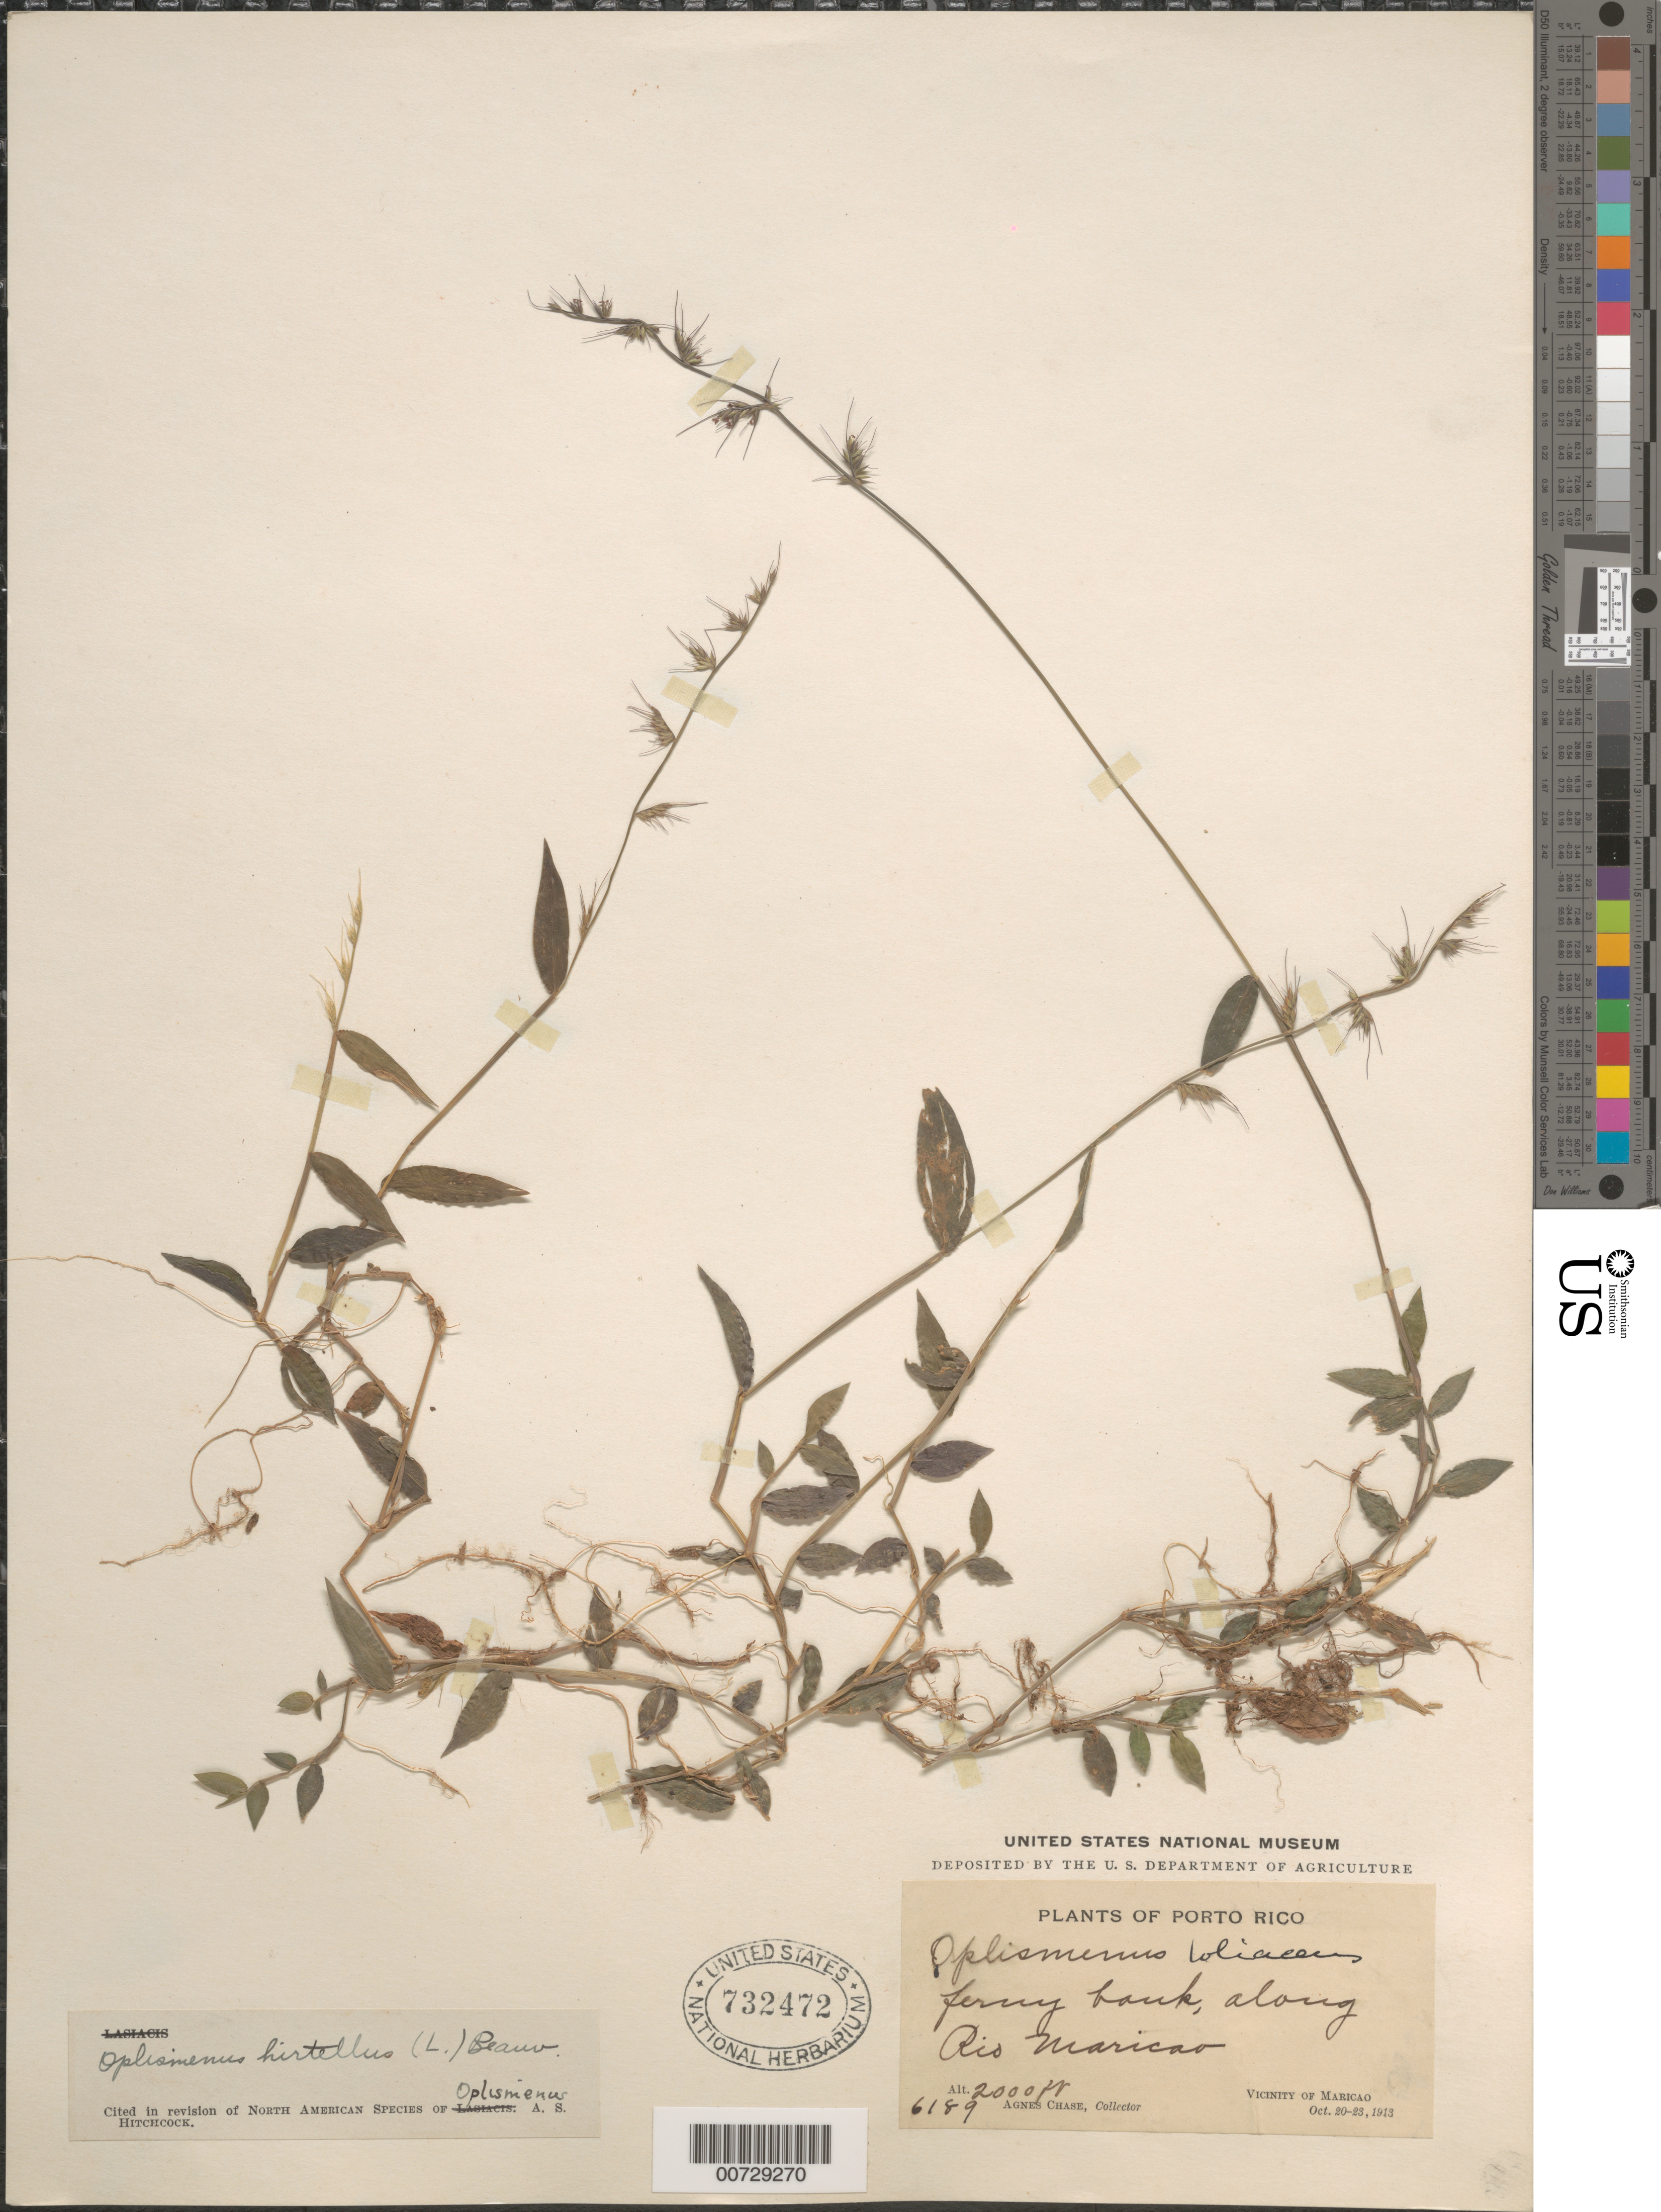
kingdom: Plantae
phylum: Tracheophyta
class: Liliopsida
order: Poales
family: Poaceae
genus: Oplismenus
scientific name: Oplismenus hirtellus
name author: (L.) P. Beauv.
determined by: Hitchcock, Albert S.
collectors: A. Chase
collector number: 6189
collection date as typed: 20 Oct 1913 to 23 Oct 1913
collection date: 1913-10-20/1913-10-23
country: Puerto Rico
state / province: Maricao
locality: Río Maricao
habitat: Ferny bank, along river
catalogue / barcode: US 732472